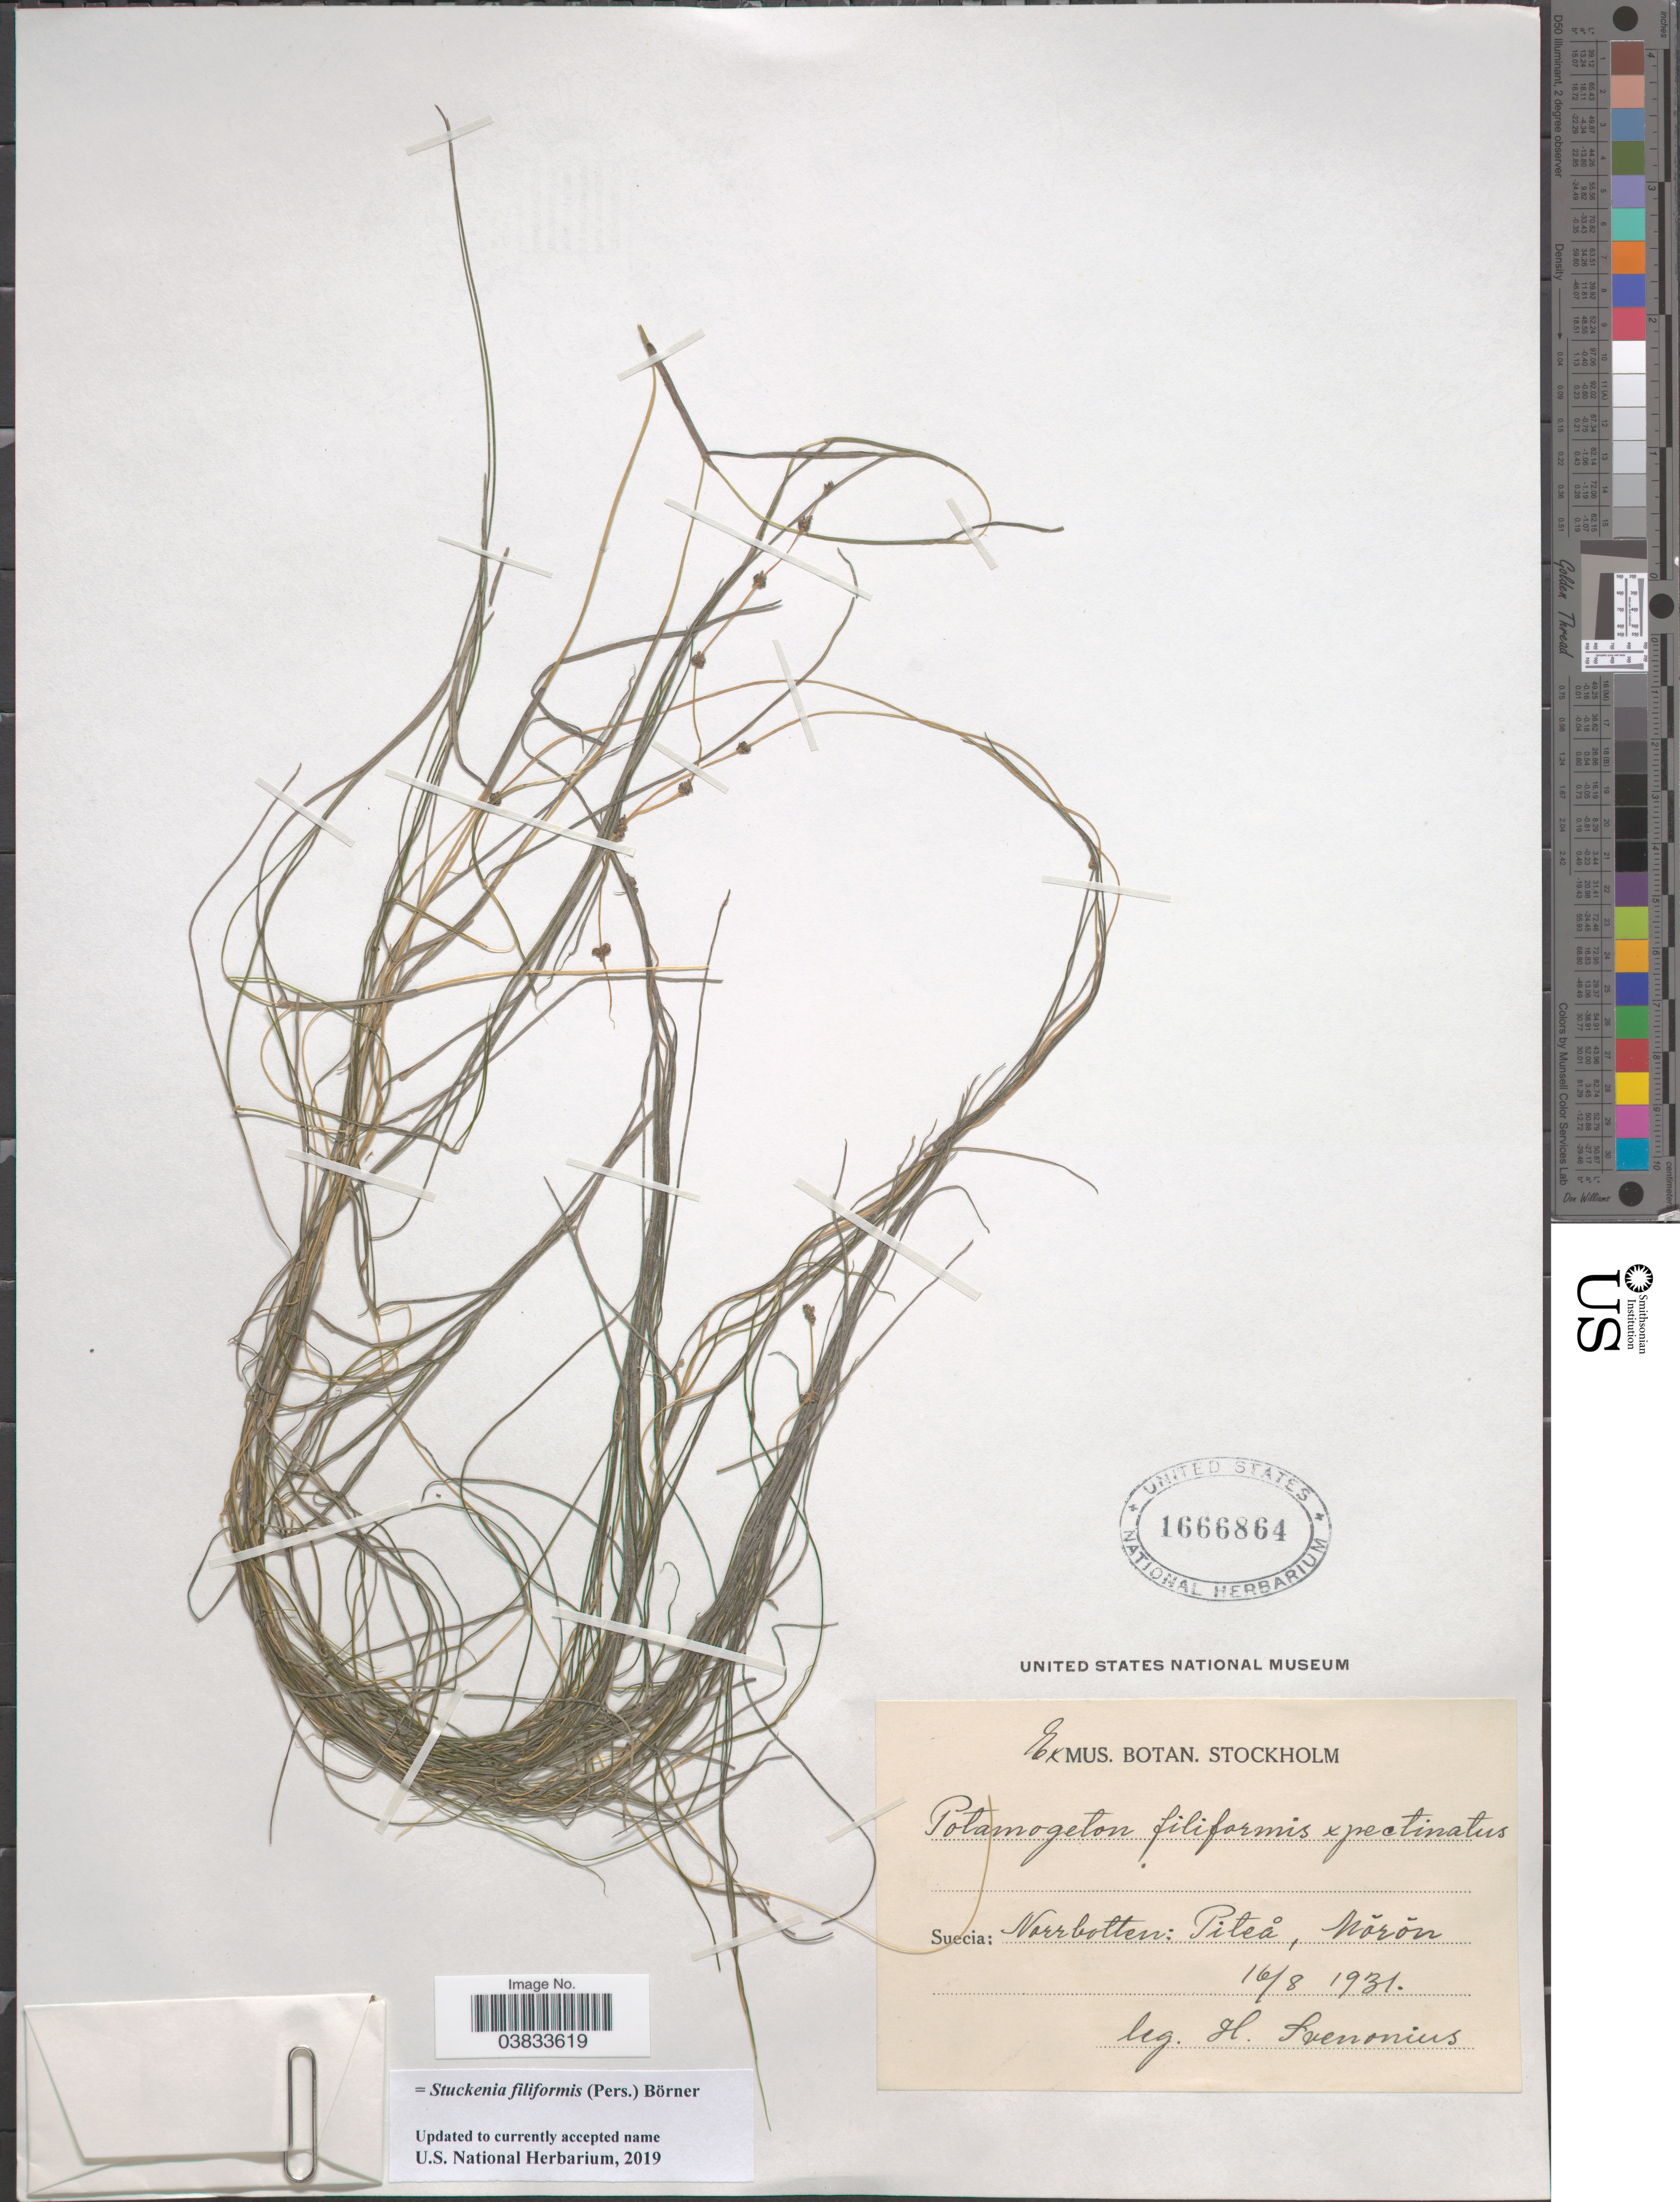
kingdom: Plantae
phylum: Tracheophyta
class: Liliopsida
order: Alismatales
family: Potamogetonaceae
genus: Stuckenia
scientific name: Stuckenia filiformis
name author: (Pers.) Börner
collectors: H. Svenonius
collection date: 1931-08-16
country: Sweden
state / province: Norrbotten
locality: Suecia: Norrbotten: Piteå, Nŏrŏn.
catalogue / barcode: US 1666864